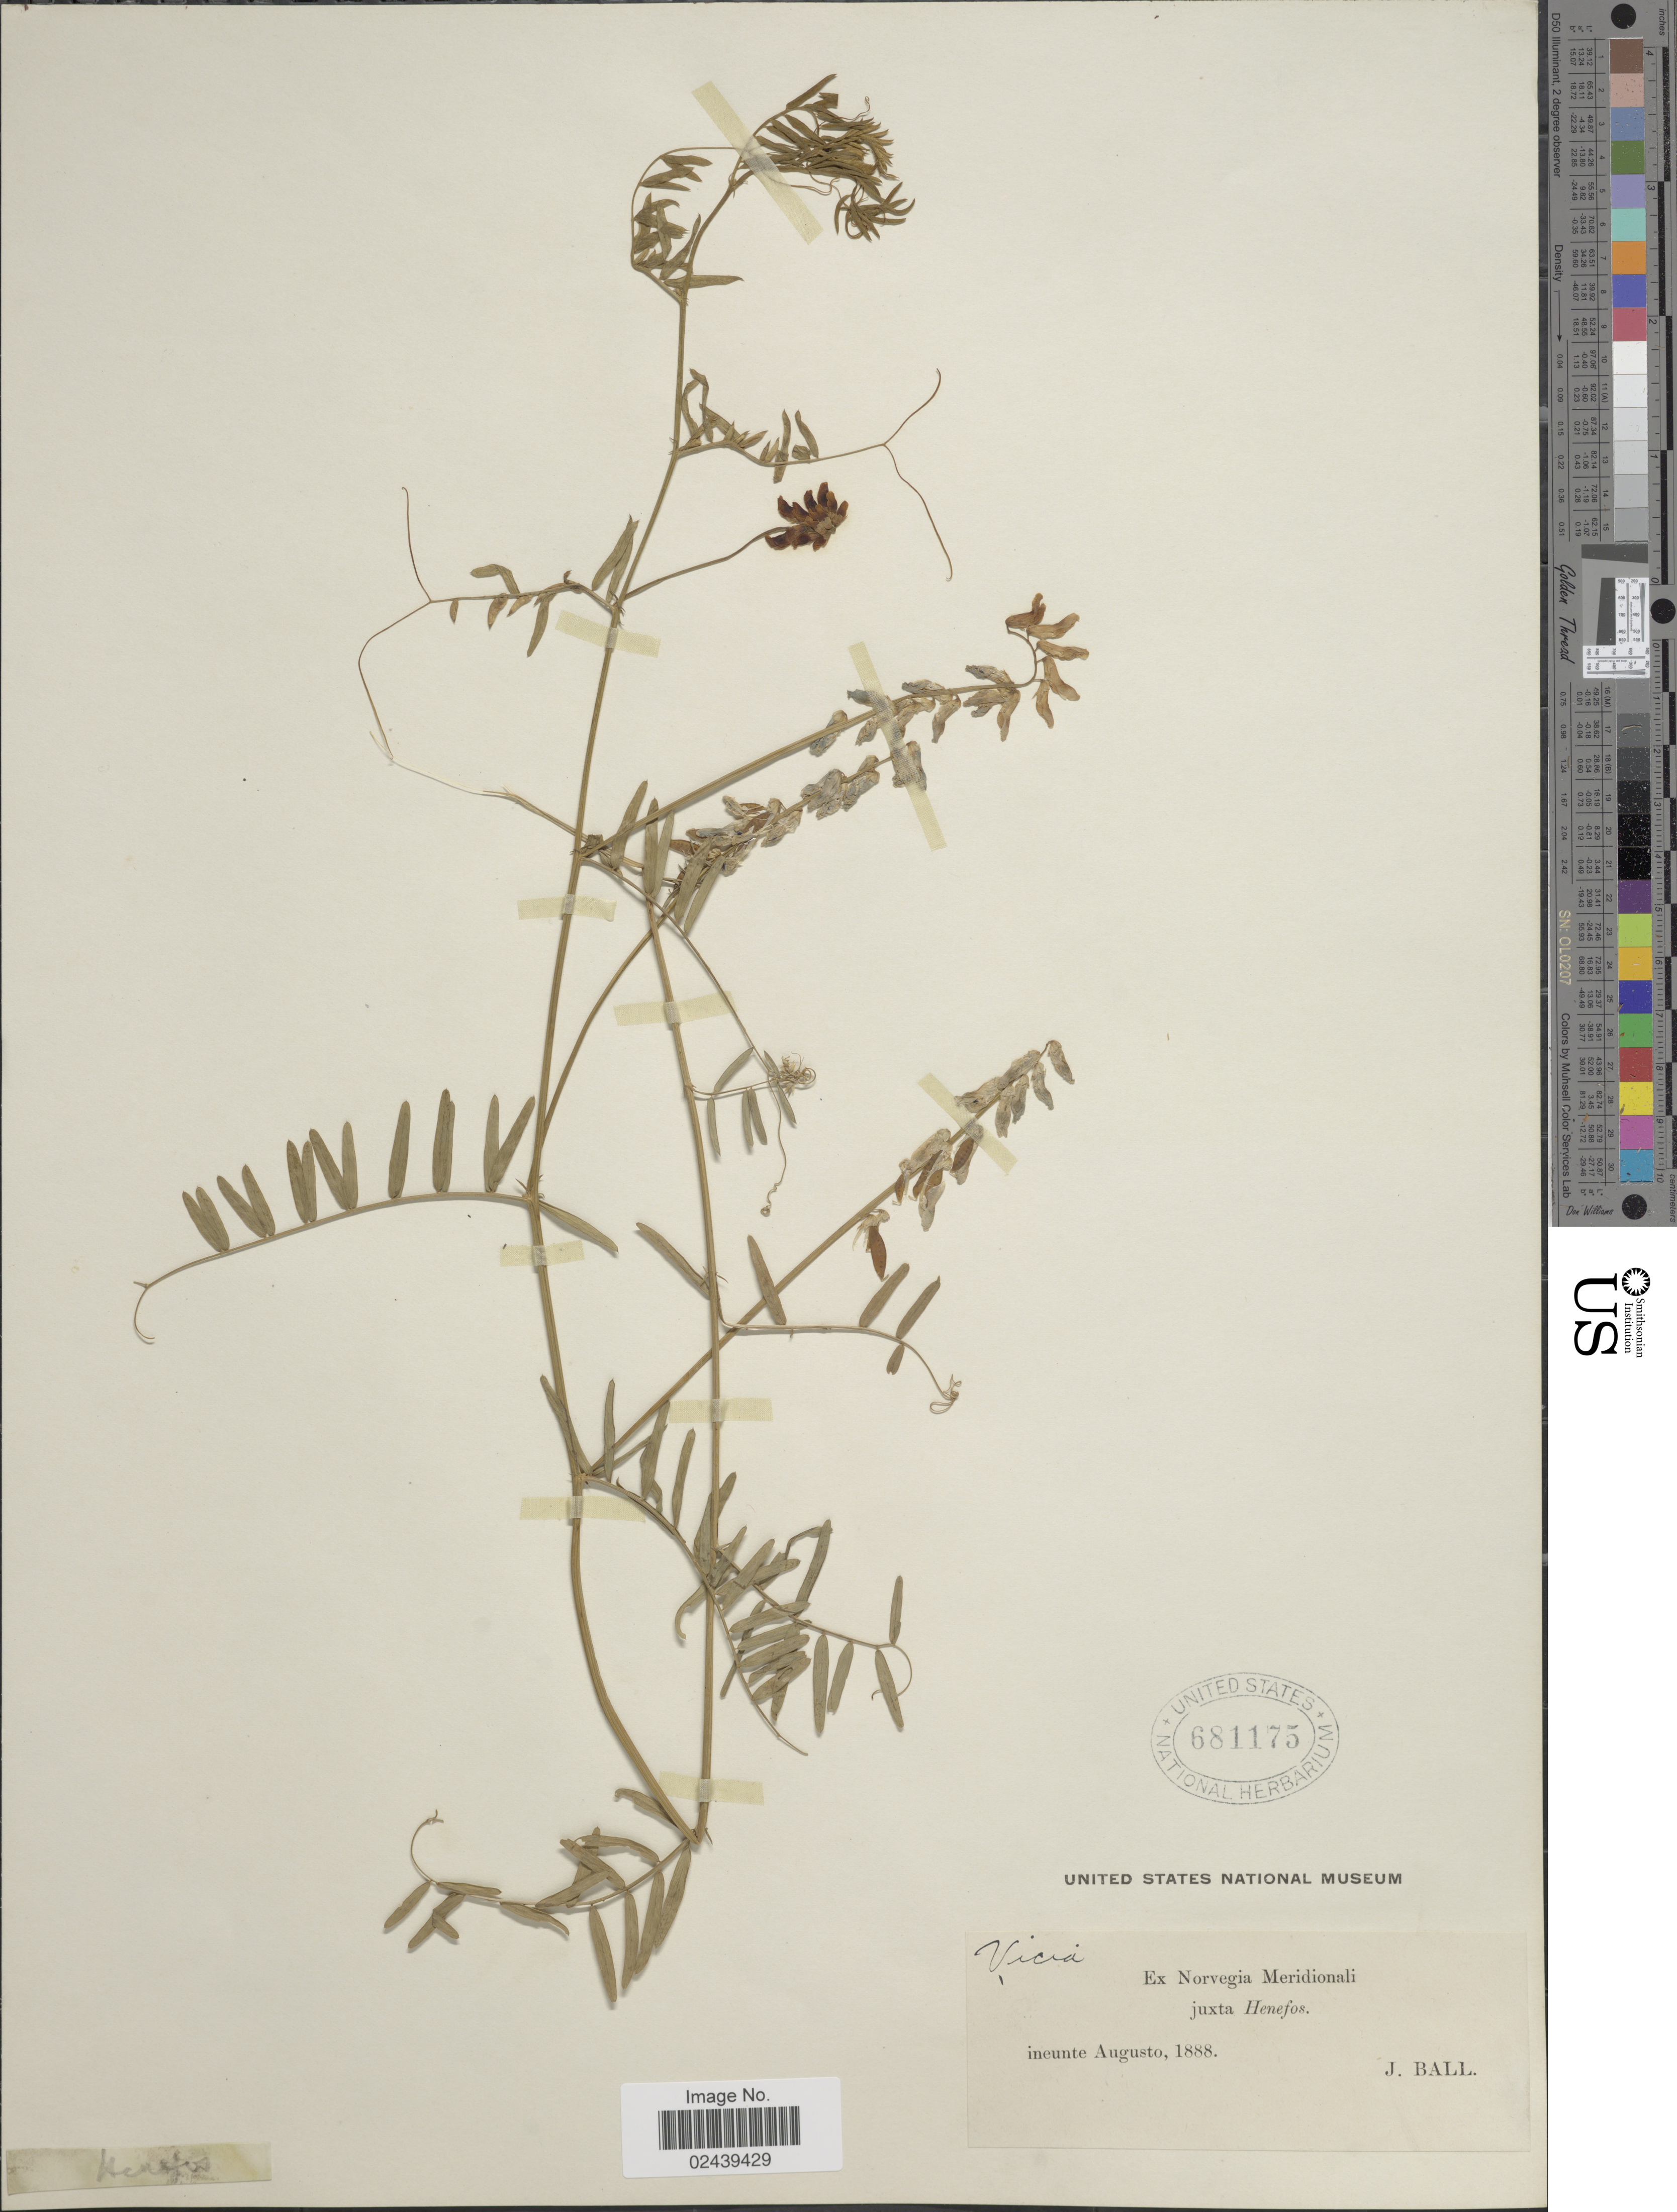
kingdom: Plantae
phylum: Tracheophyta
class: Magnoliopsida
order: Fabales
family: Fabaceae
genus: Vicia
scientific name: Vicia sp.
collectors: J. Ball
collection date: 1888-08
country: Norway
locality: Ex Norvegia Meridionali juxta Henefos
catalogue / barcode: US 681175